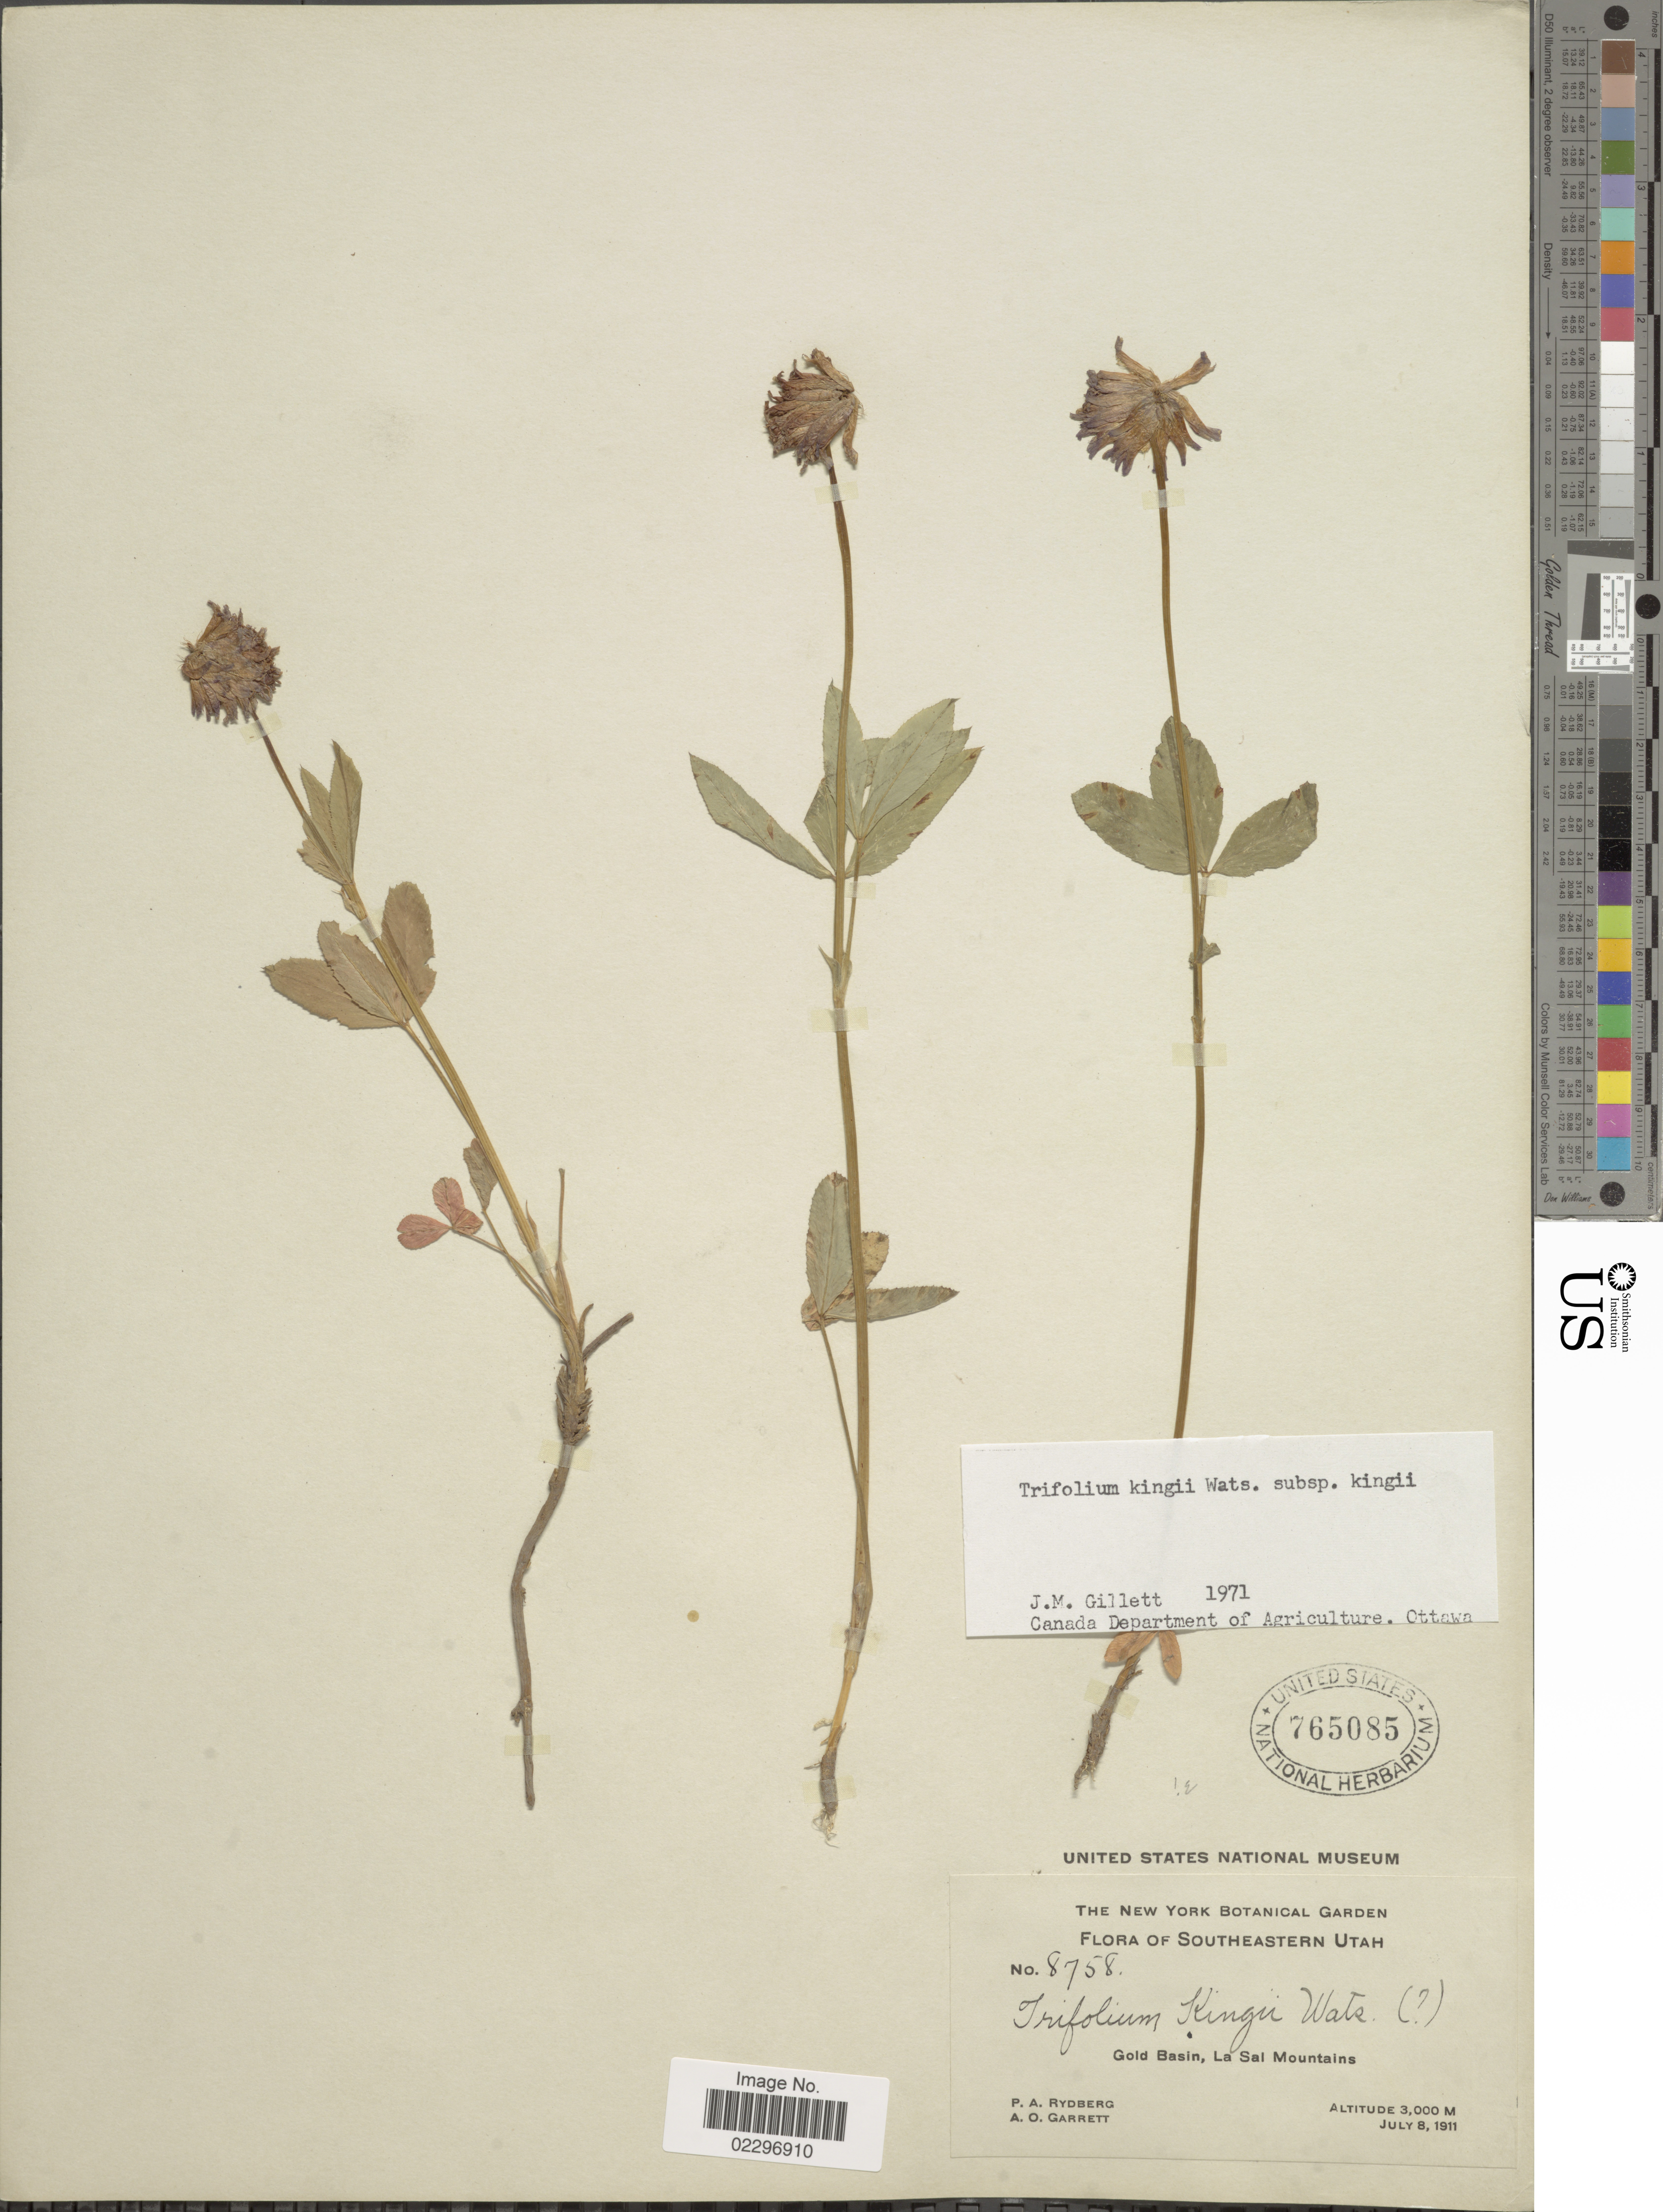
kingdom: Plantae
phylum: Tracheophyta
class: Magnoliopsida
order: Fabales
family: Fabaceae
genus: Trifolium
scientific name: Trifolium kingii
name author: S. Watson in C. King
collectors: P. A. Rydberg & A. O. Garrett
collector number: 8758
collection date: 1911-07-08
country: United States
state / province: Utah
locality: Southeastern Utah, Gold Basin, La Sal Mountains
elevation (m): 3000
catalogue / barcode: US 765085